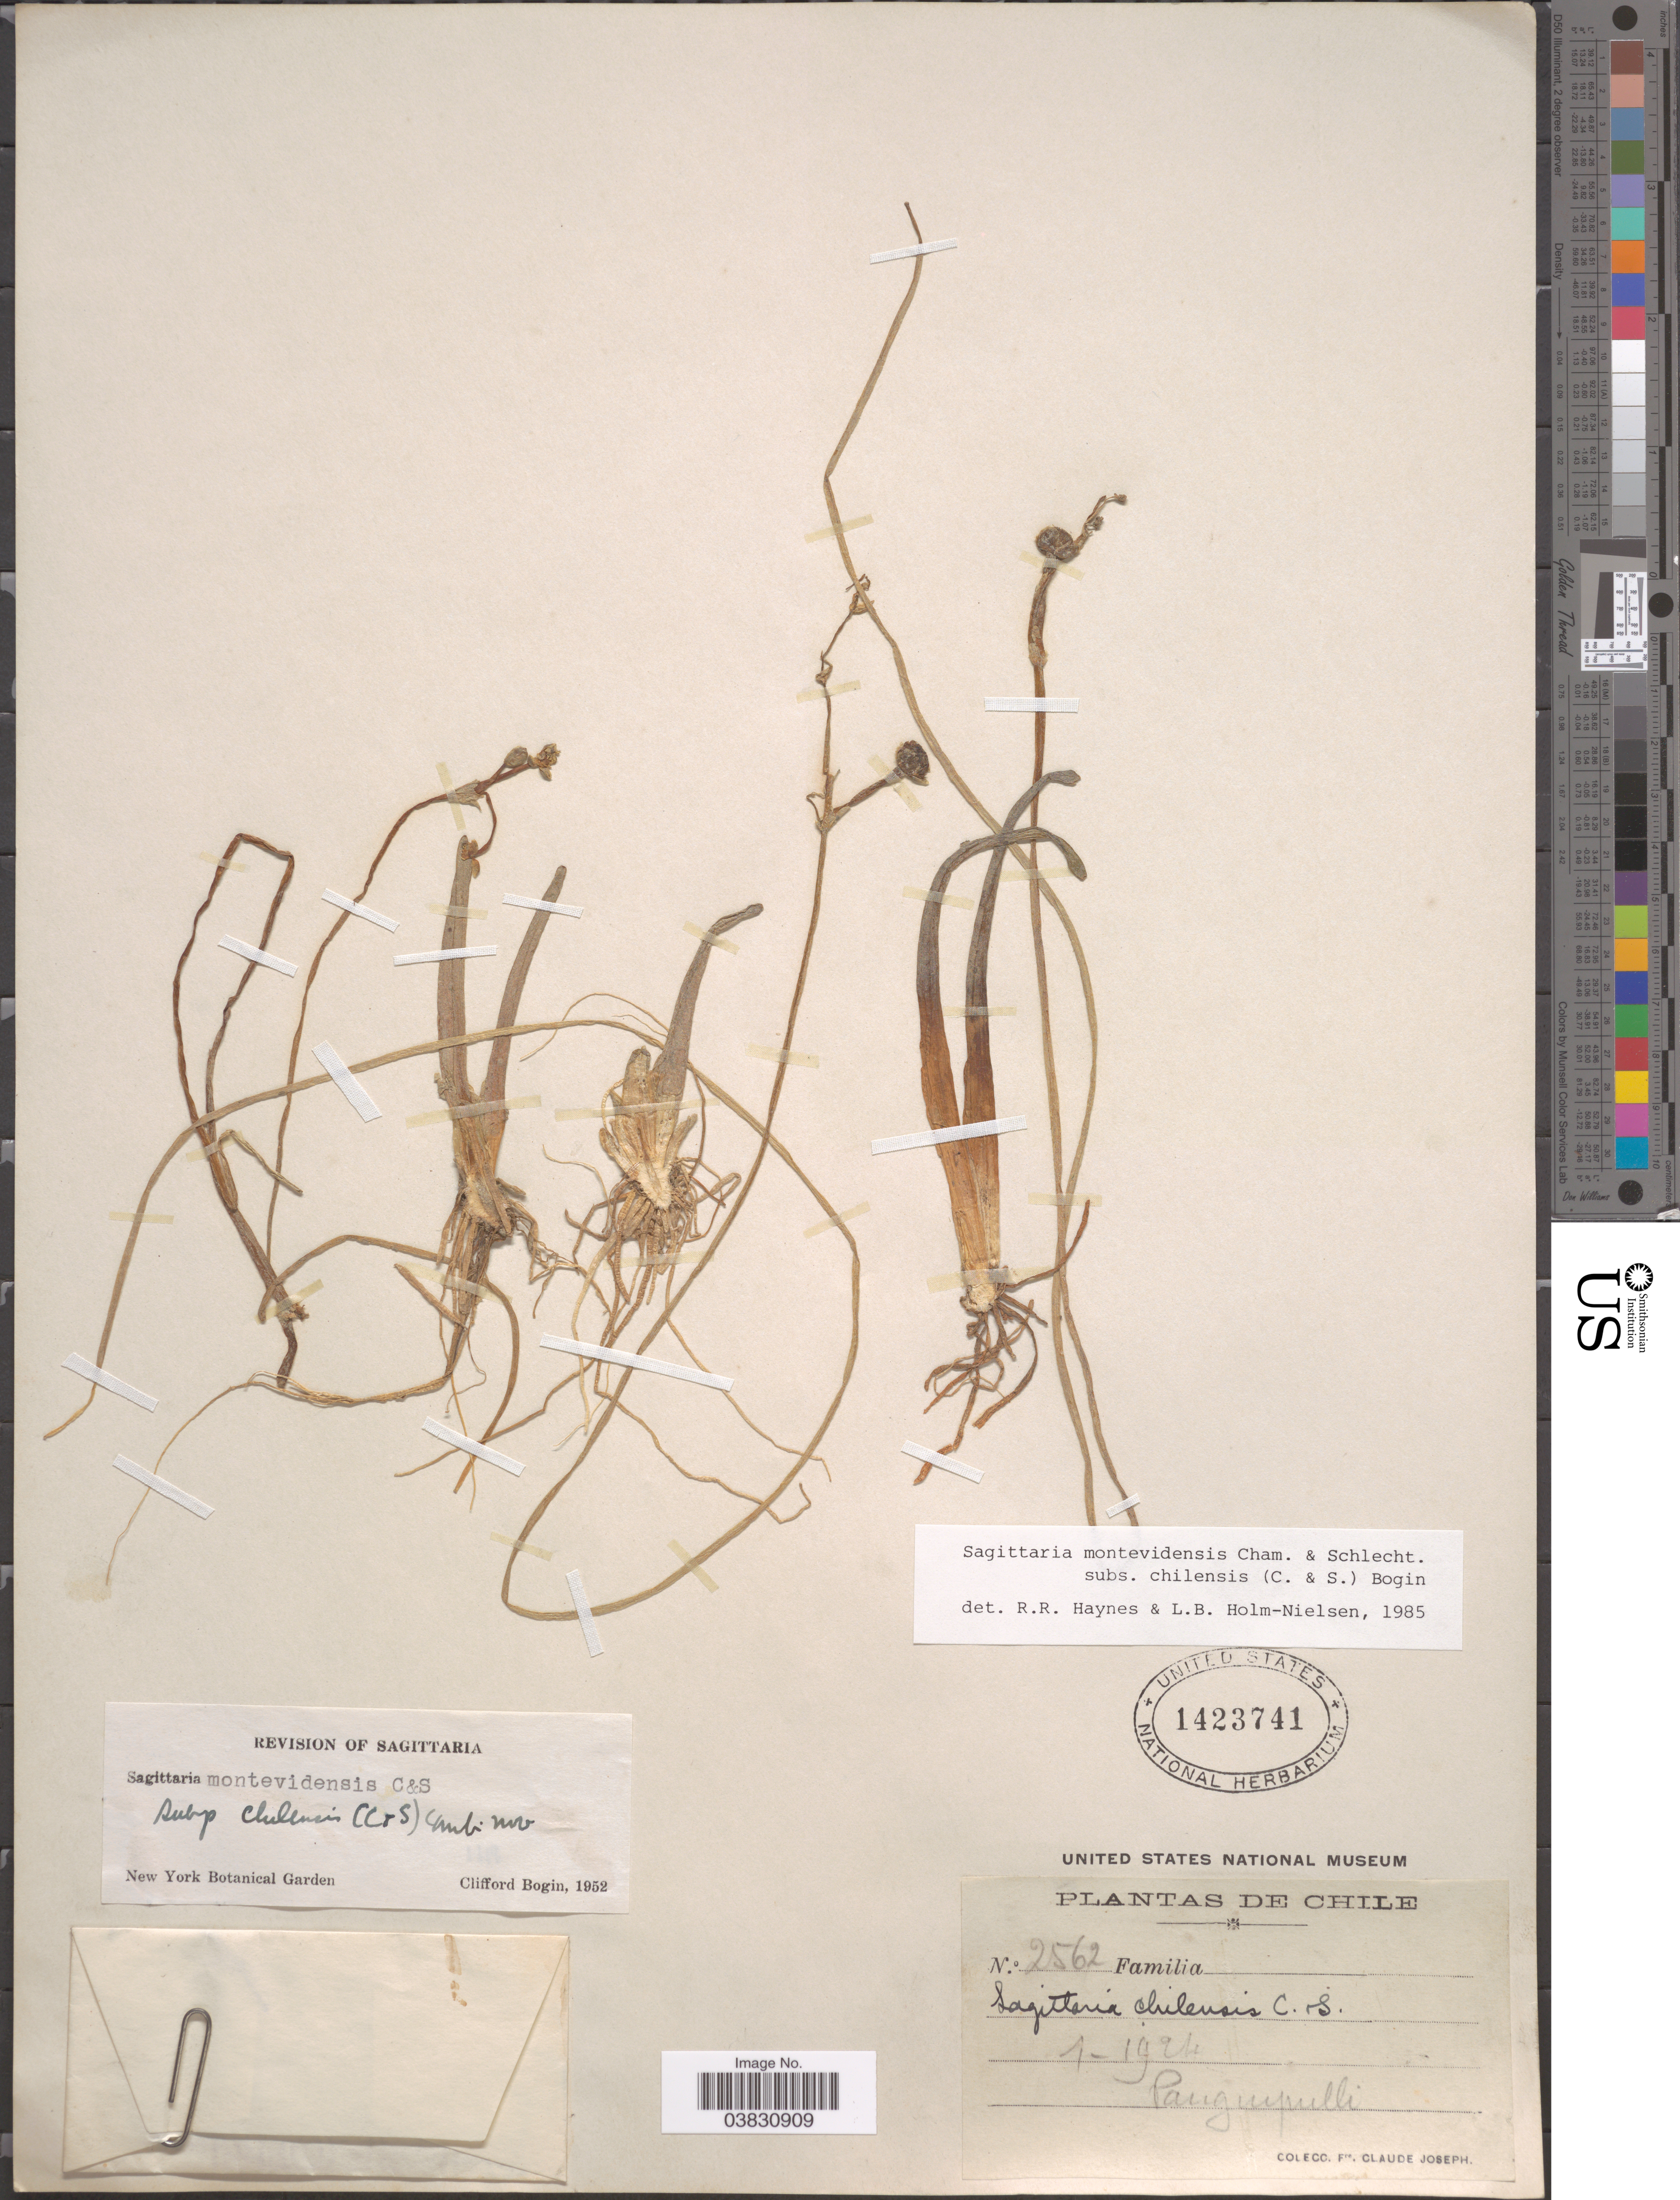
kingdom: Plantae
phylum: Tracheophyta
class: Liliopsida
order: Alismatales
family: Alismataceae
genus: Sagittaria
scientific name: Sagittaria montevidensis subsp. chilensis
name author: (Cham. & Schltdl.) Bogin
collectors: Bro. Claude-Joseph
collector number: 2562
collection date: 1924-01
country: Chile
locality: Panguipulli.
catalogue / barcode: US 1423741